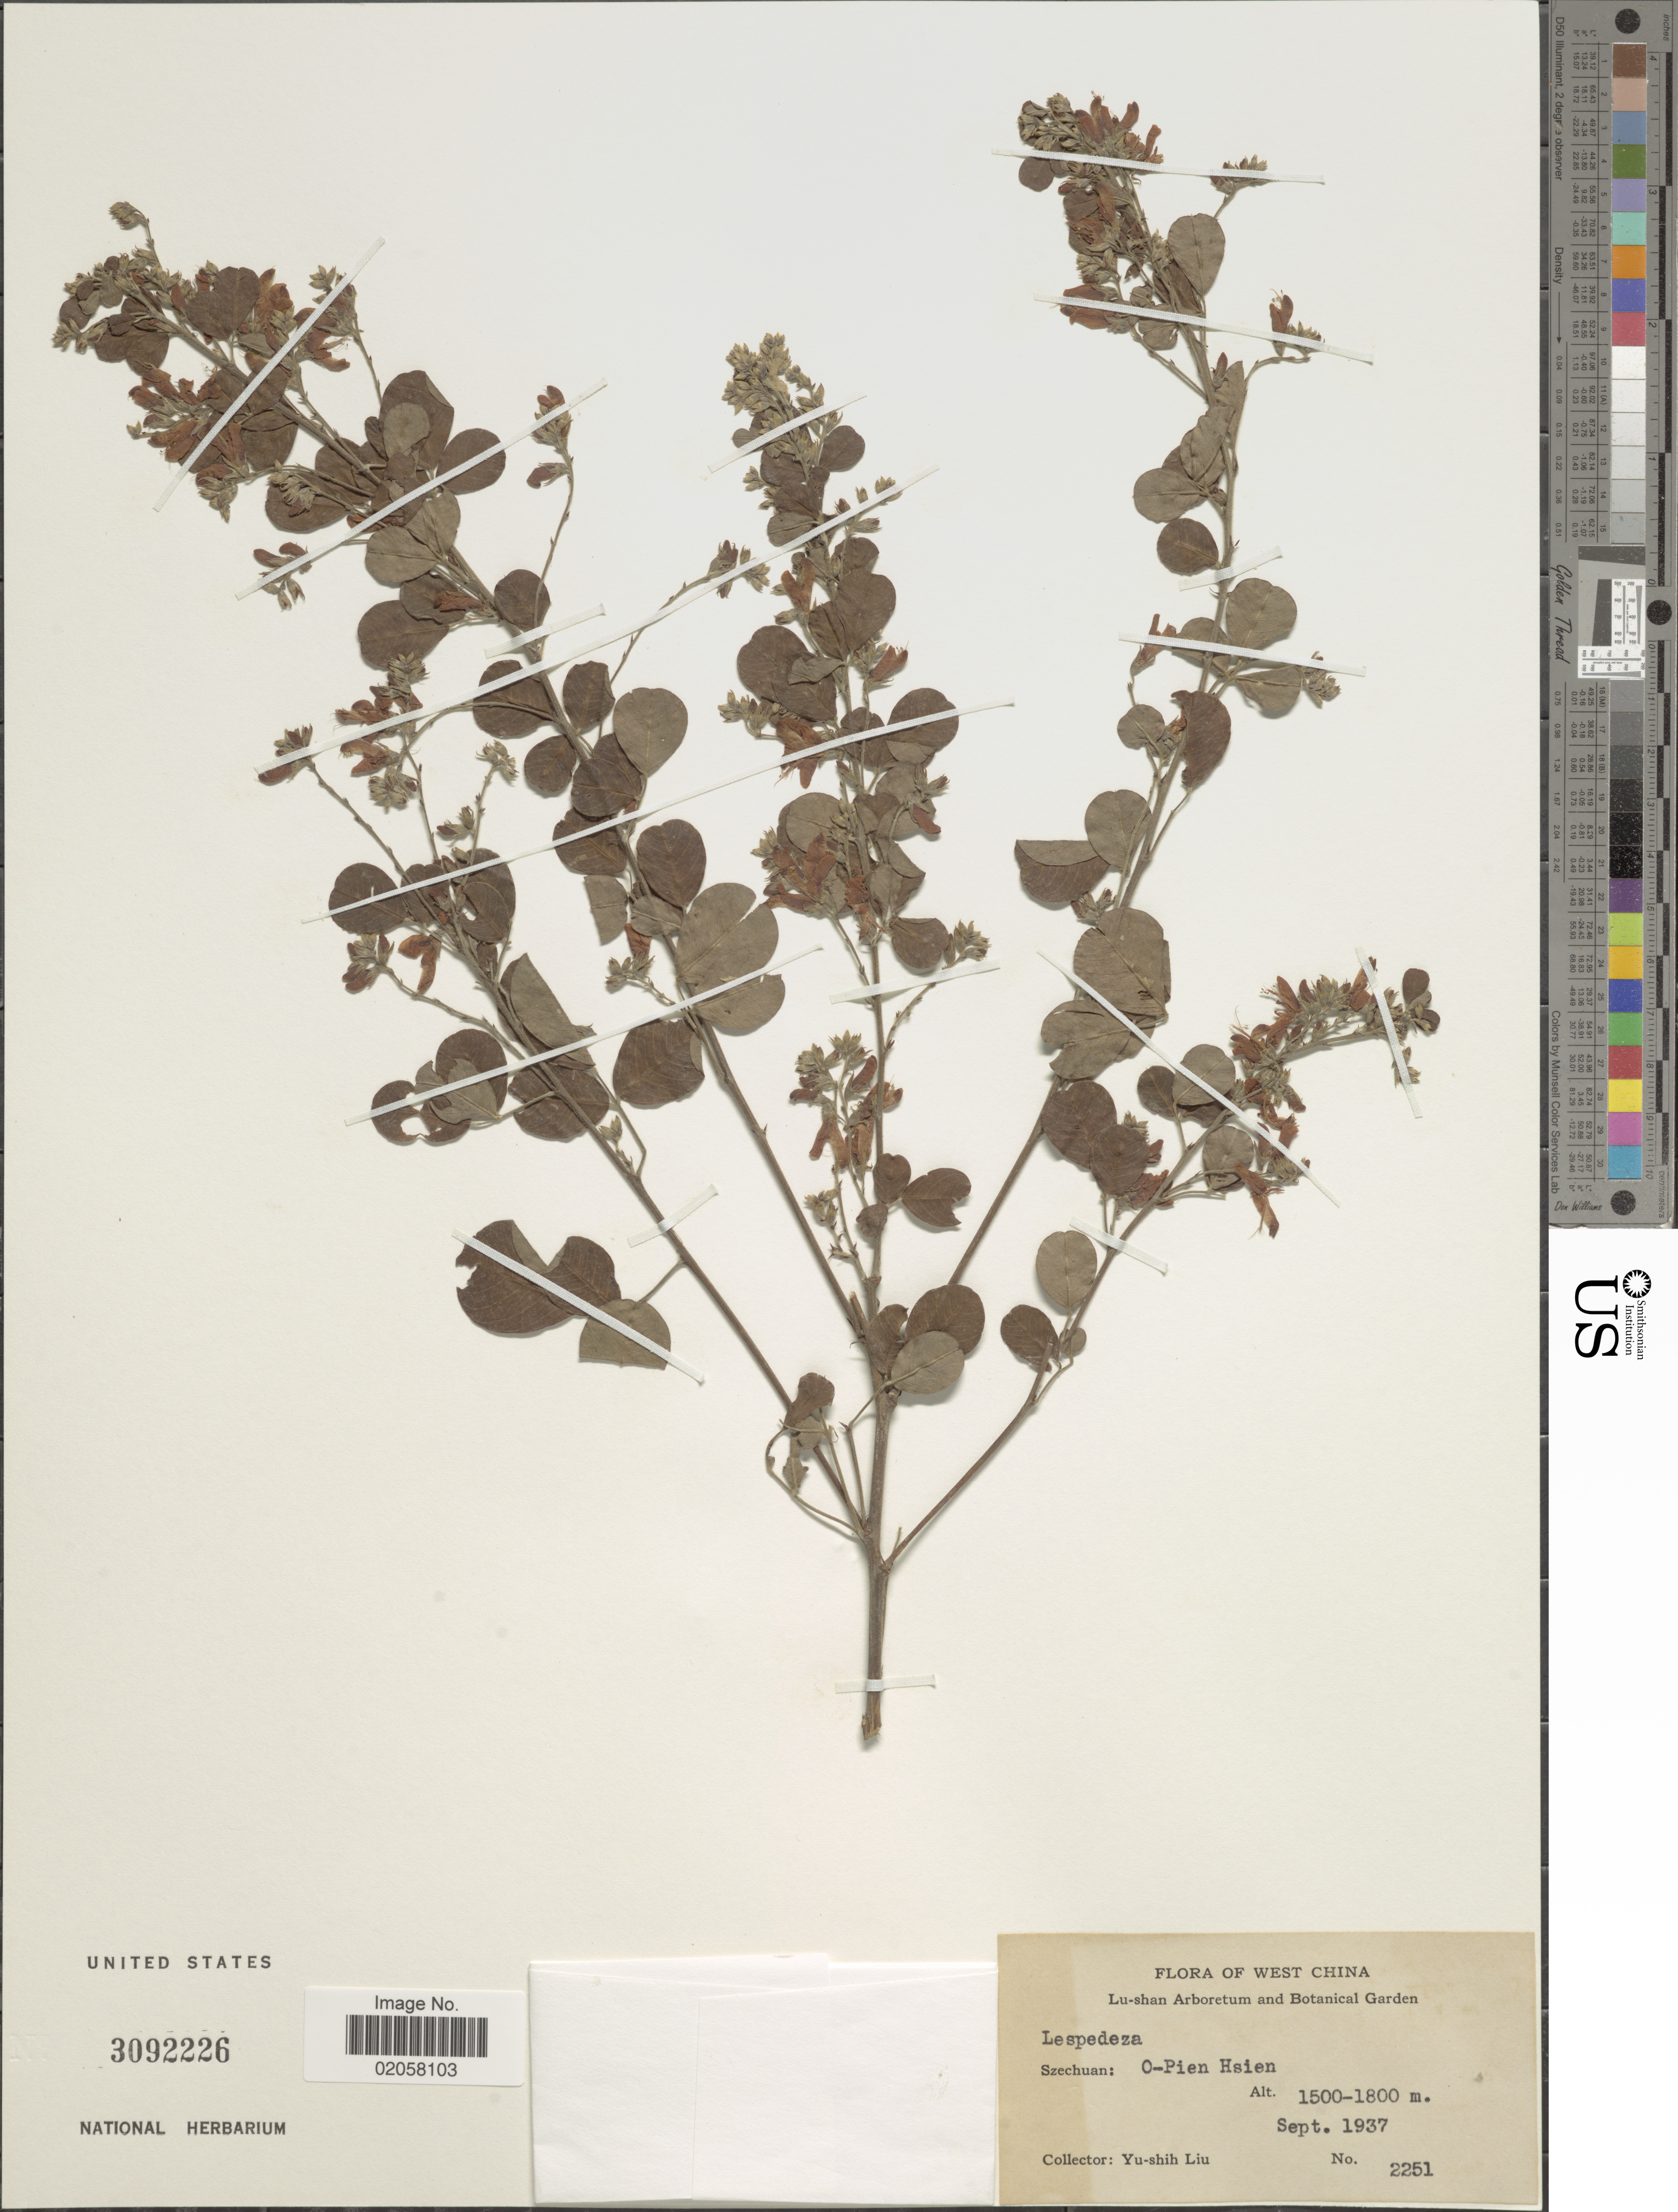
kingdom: Plantae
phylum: Tracheophyta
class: Magnoliopsida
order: Fabales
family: Fabaceae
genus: Lespedeza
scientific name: Lespedeza sp.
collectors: Y.-S. Liu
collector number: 2251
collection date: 1937-09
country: China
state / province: Sichuan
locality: West China, Szechuan: O Pien Hsien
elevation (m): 1500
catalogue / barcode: US 3092226